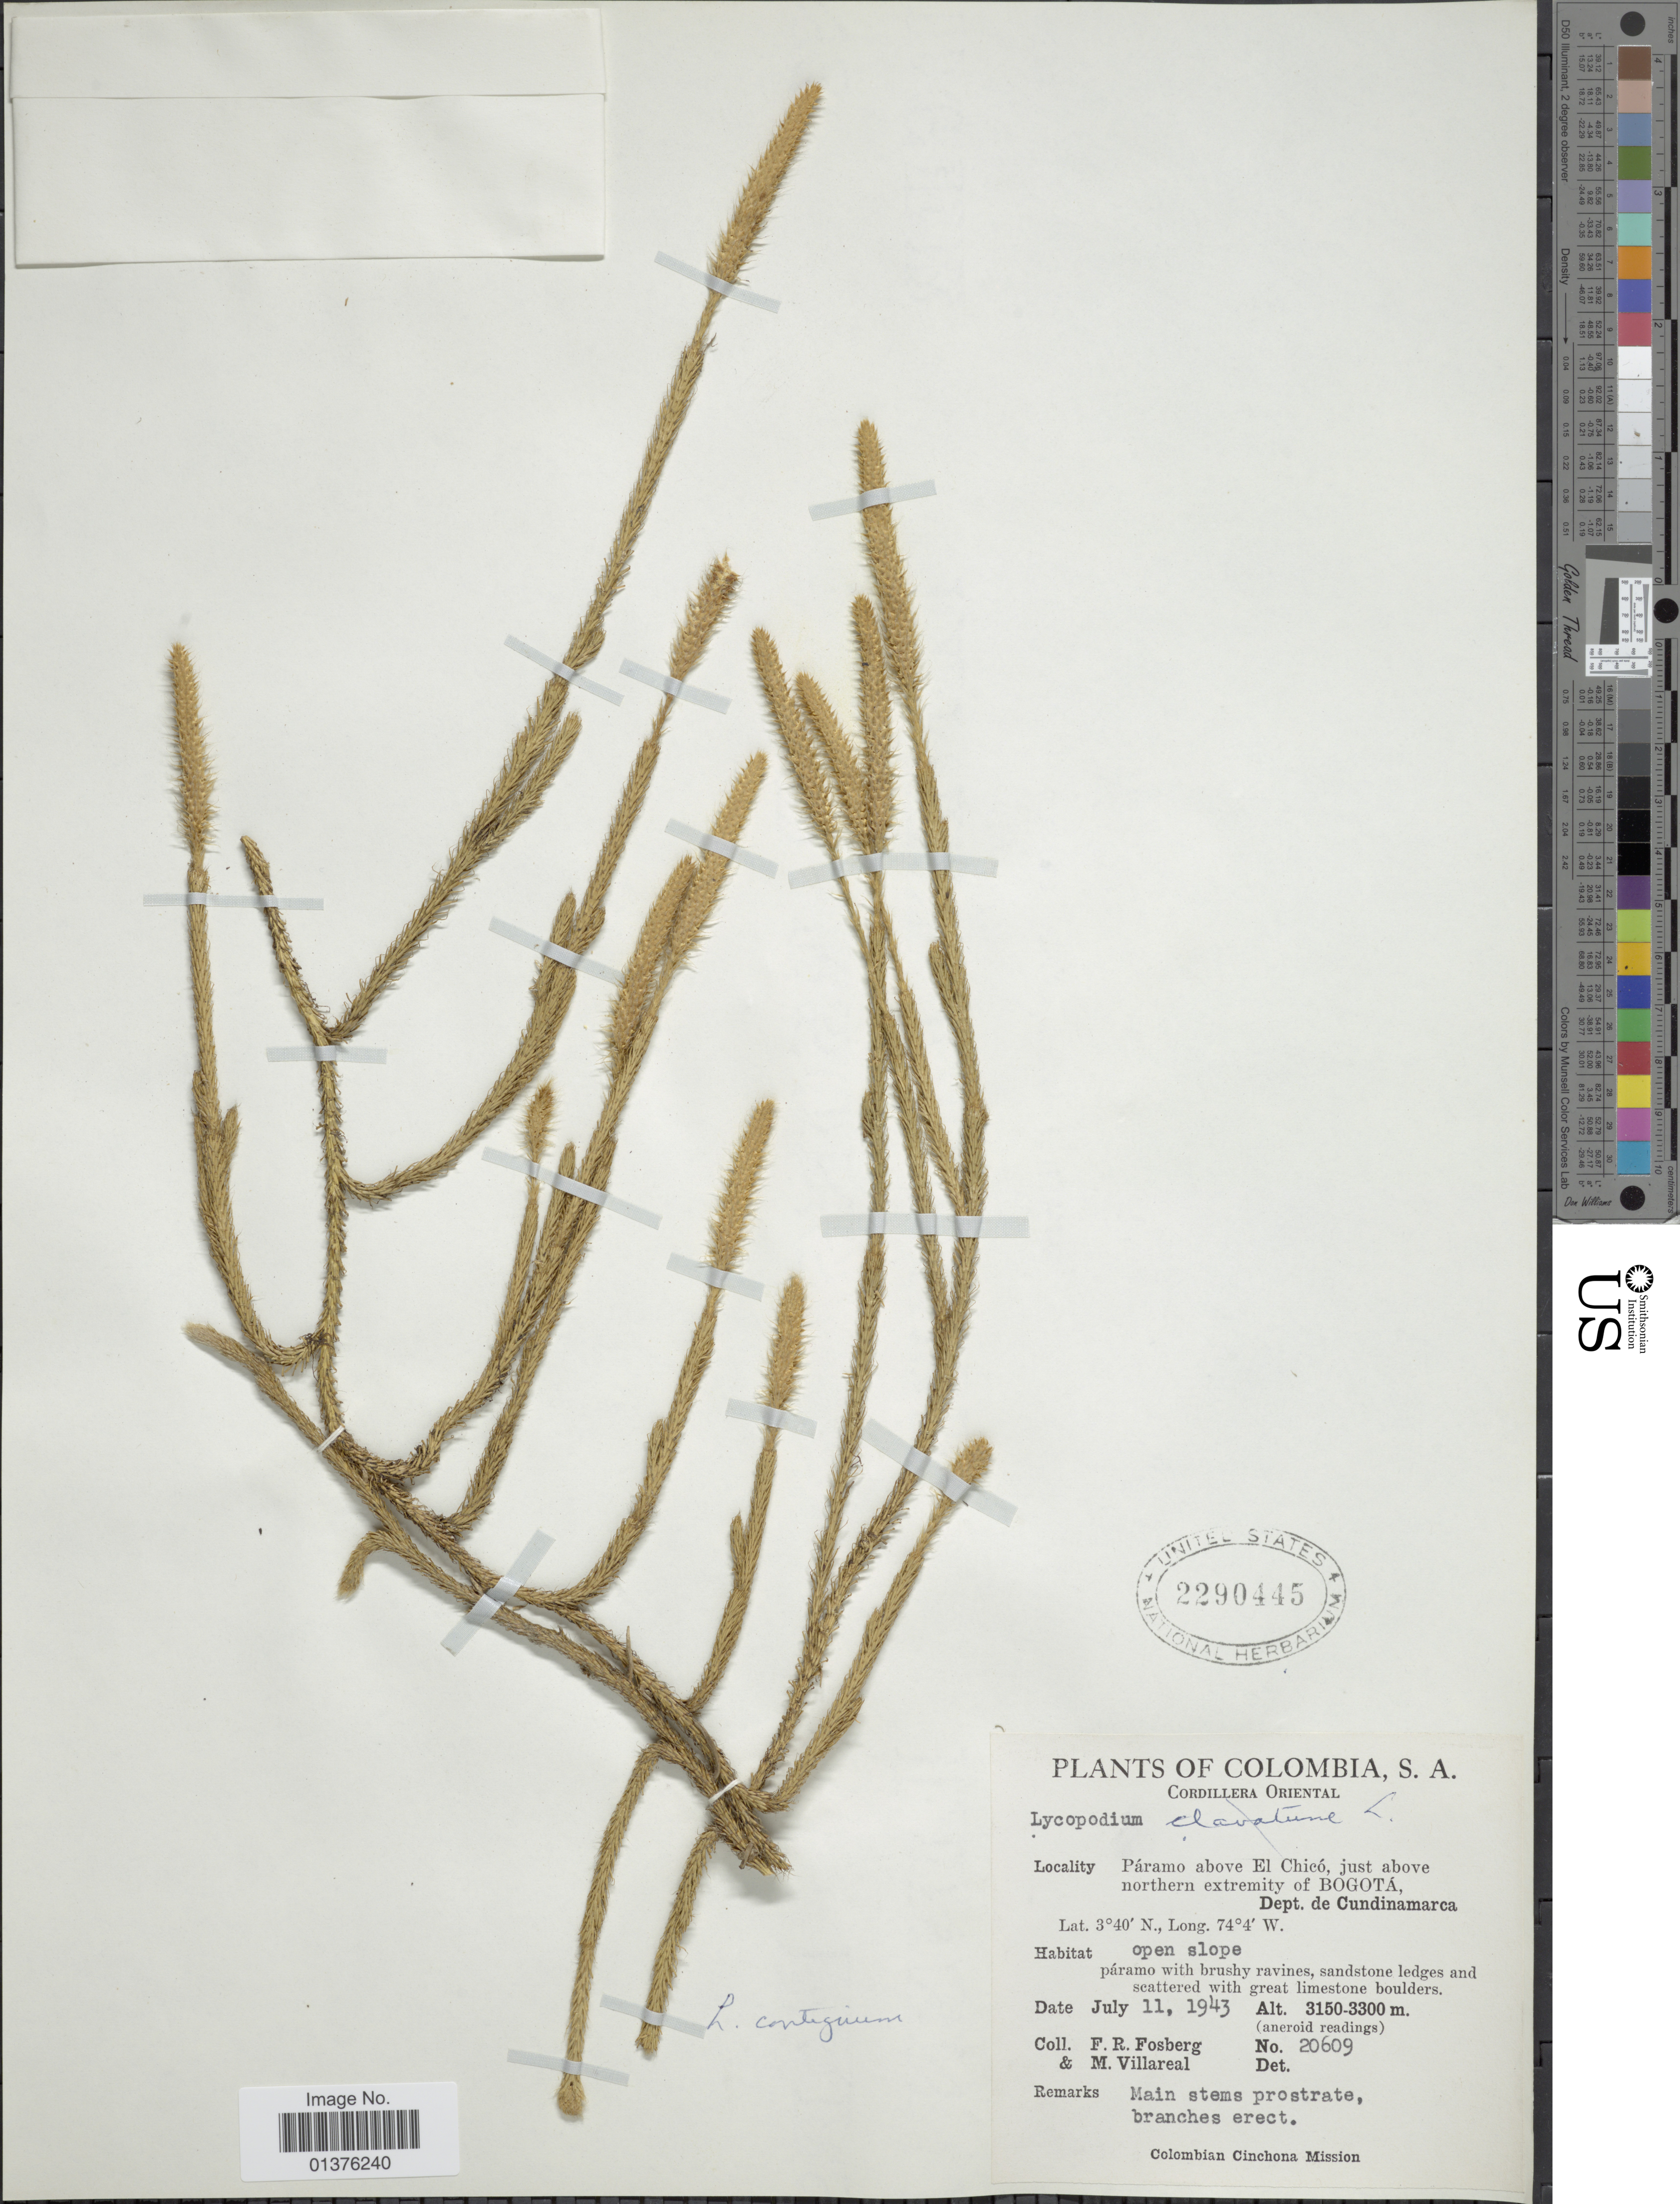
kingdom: Plantae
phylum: Tracheophyta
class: Lycopodiopsida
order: Lycopodiales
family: Lycopodiaceae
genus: Lycopodium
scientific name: Lycopodium clavatum subsp. contiguum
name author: (Klotzsch) B. Øllg.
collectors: F. R. Fosberg & M. Villareal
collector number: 20609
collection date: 1943-07-11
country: Colombia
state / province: Cundinamarca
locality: Páramo above El Chicó just above northern extremity of Bogota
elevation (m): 3150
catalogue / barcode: US 2290445